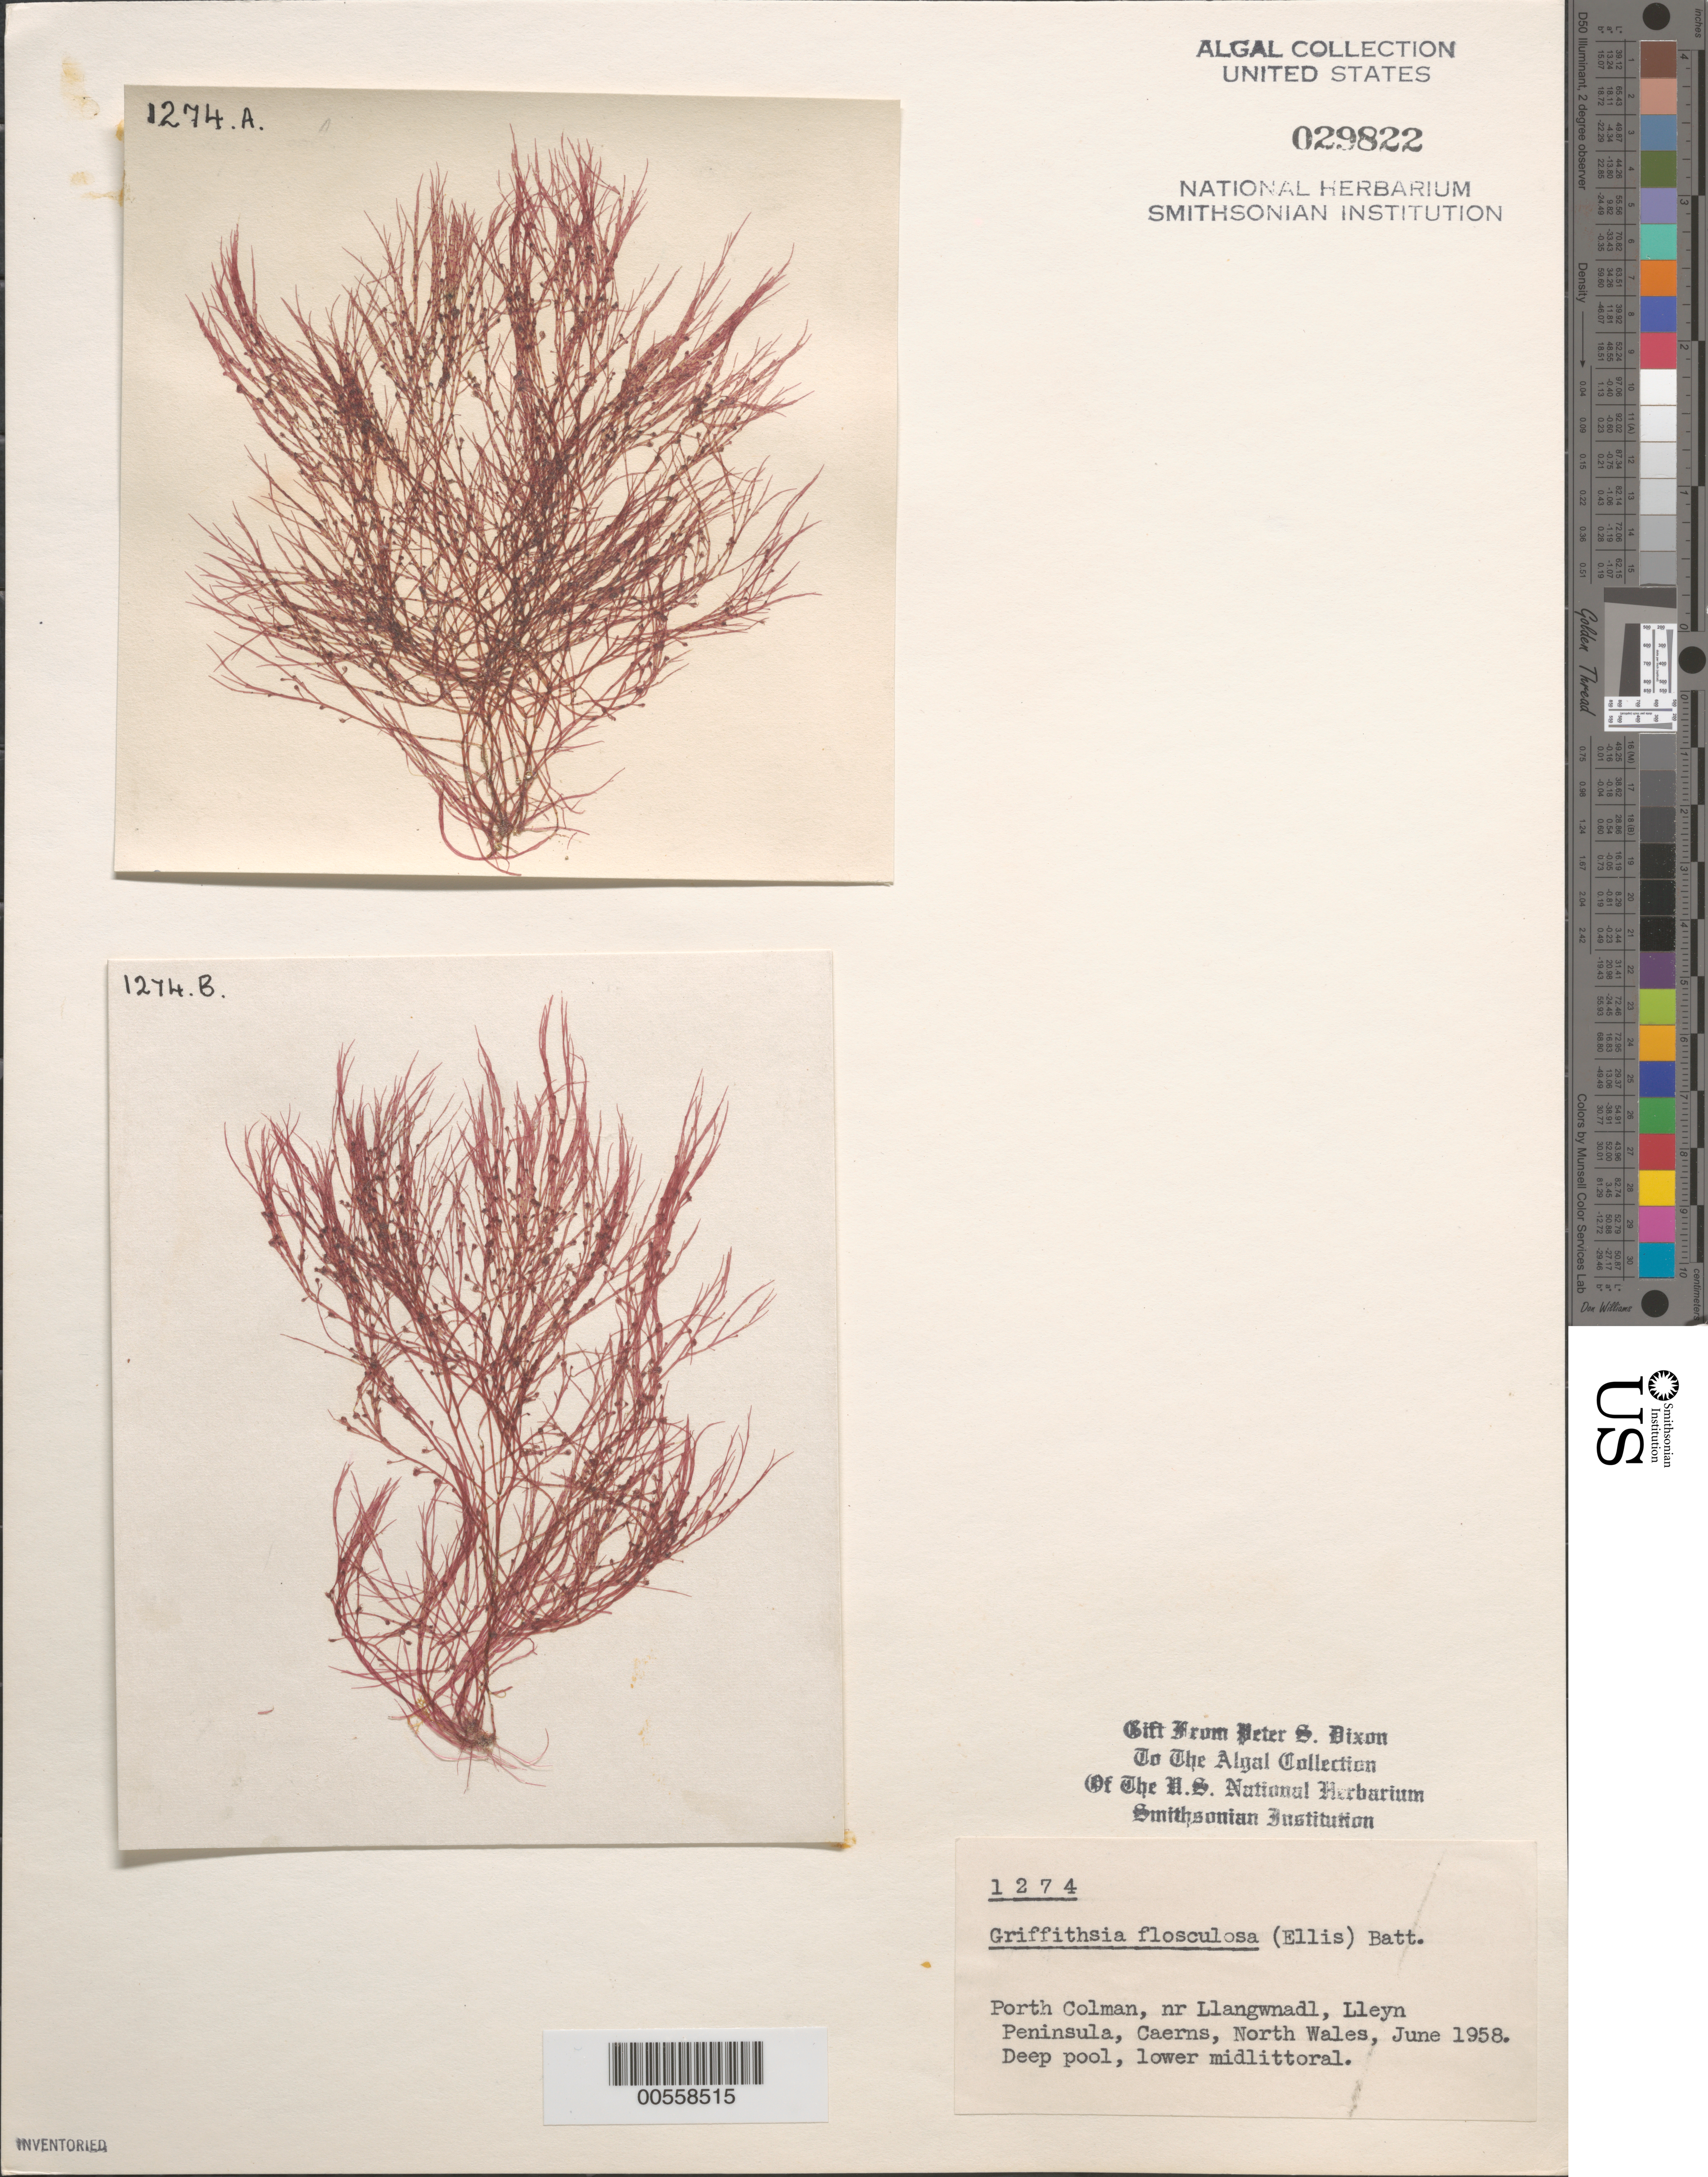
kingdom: Plantae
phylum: Rhodophyta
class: Florideophyceae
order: Ceramiales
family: Wrangeliaceae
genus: Halurus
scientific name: Halurus flosculosus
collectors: P. S. Dixon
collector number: PSD 1274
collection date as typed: Jun 1958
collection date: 1958-06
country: United Kingdom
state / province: Wales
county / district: Gwynedd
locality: Porth Colman, near Llangwnadl, Lleyn Peninsula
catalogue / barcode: US 29822